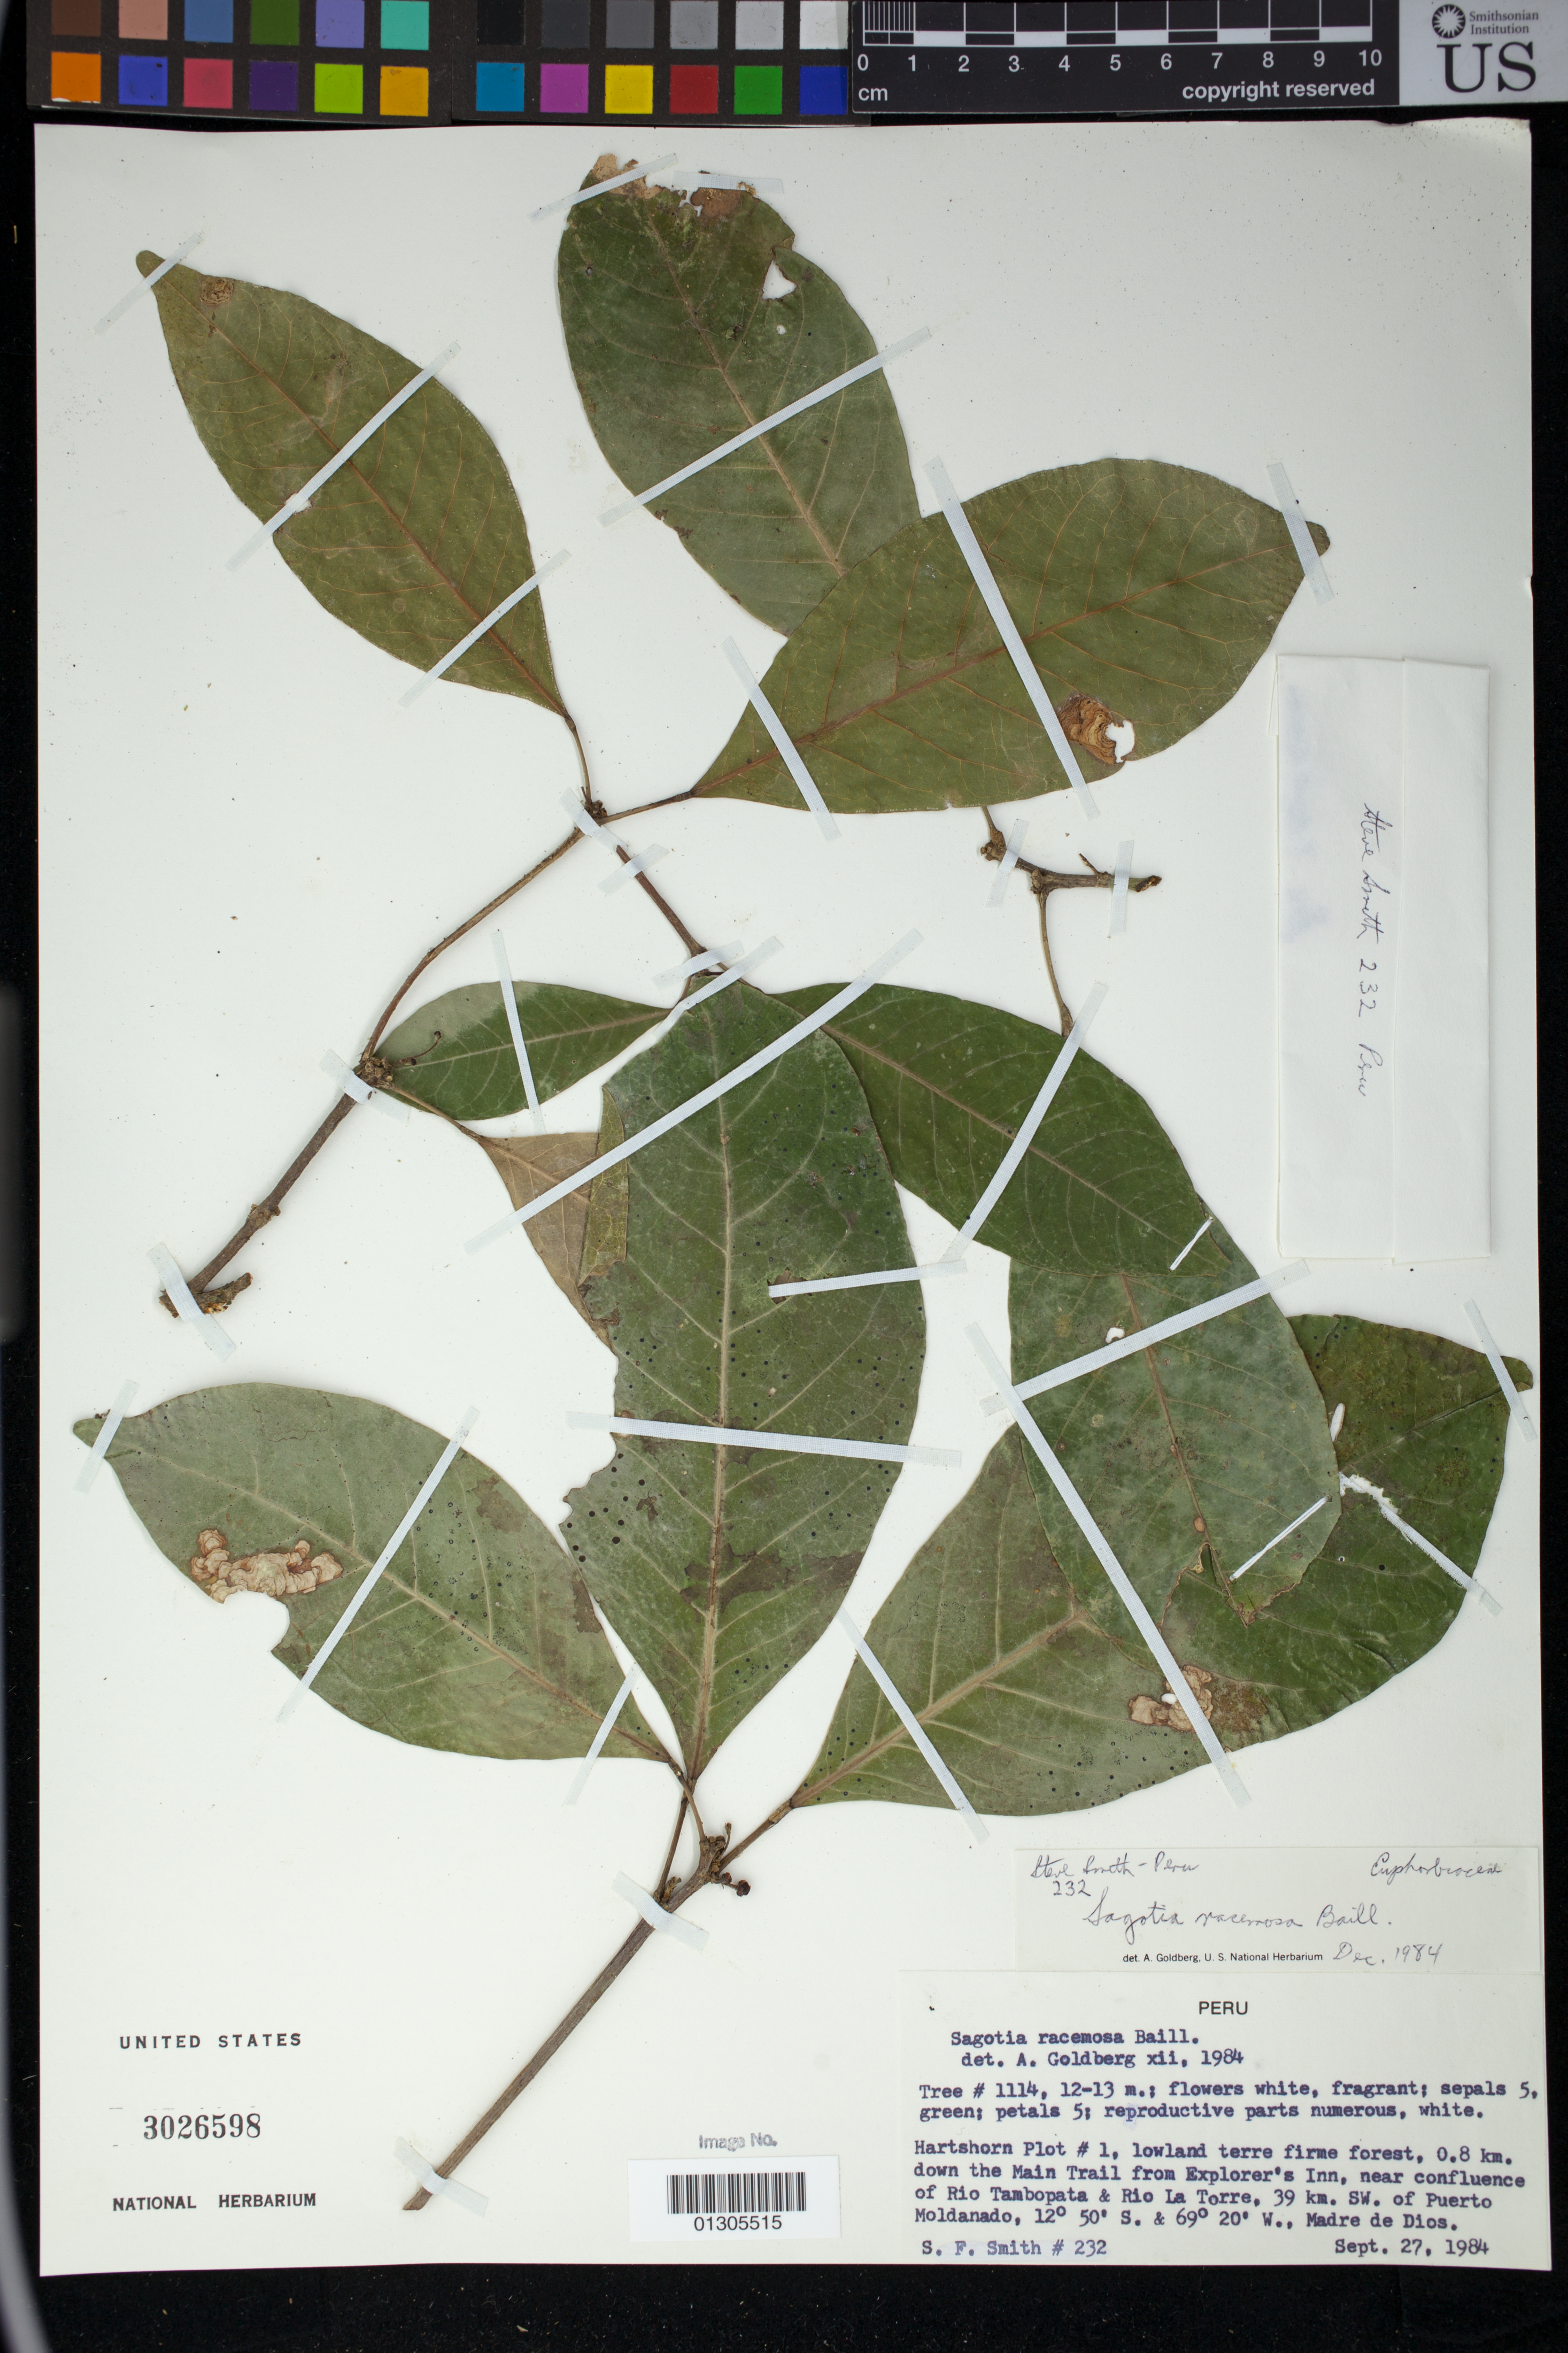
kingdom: Plantae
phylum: Tracheophyta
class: Magnoliopsida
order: Malpighiales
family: Euphorbiaceae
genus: Sagotia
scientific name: Sagotia racemosa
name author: Baill.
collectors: S.F. Smith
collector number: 232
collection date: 1984-09-27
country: Peru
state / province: Madre de Dios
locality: Hartshorn Plot #1 0.8 km. down the Main Trail from Explorer's Inn, near confluence of Rio Tambopata & Rio La Torre, 39 km. SW. of Puerto Moldanado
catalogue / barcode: US 3026598